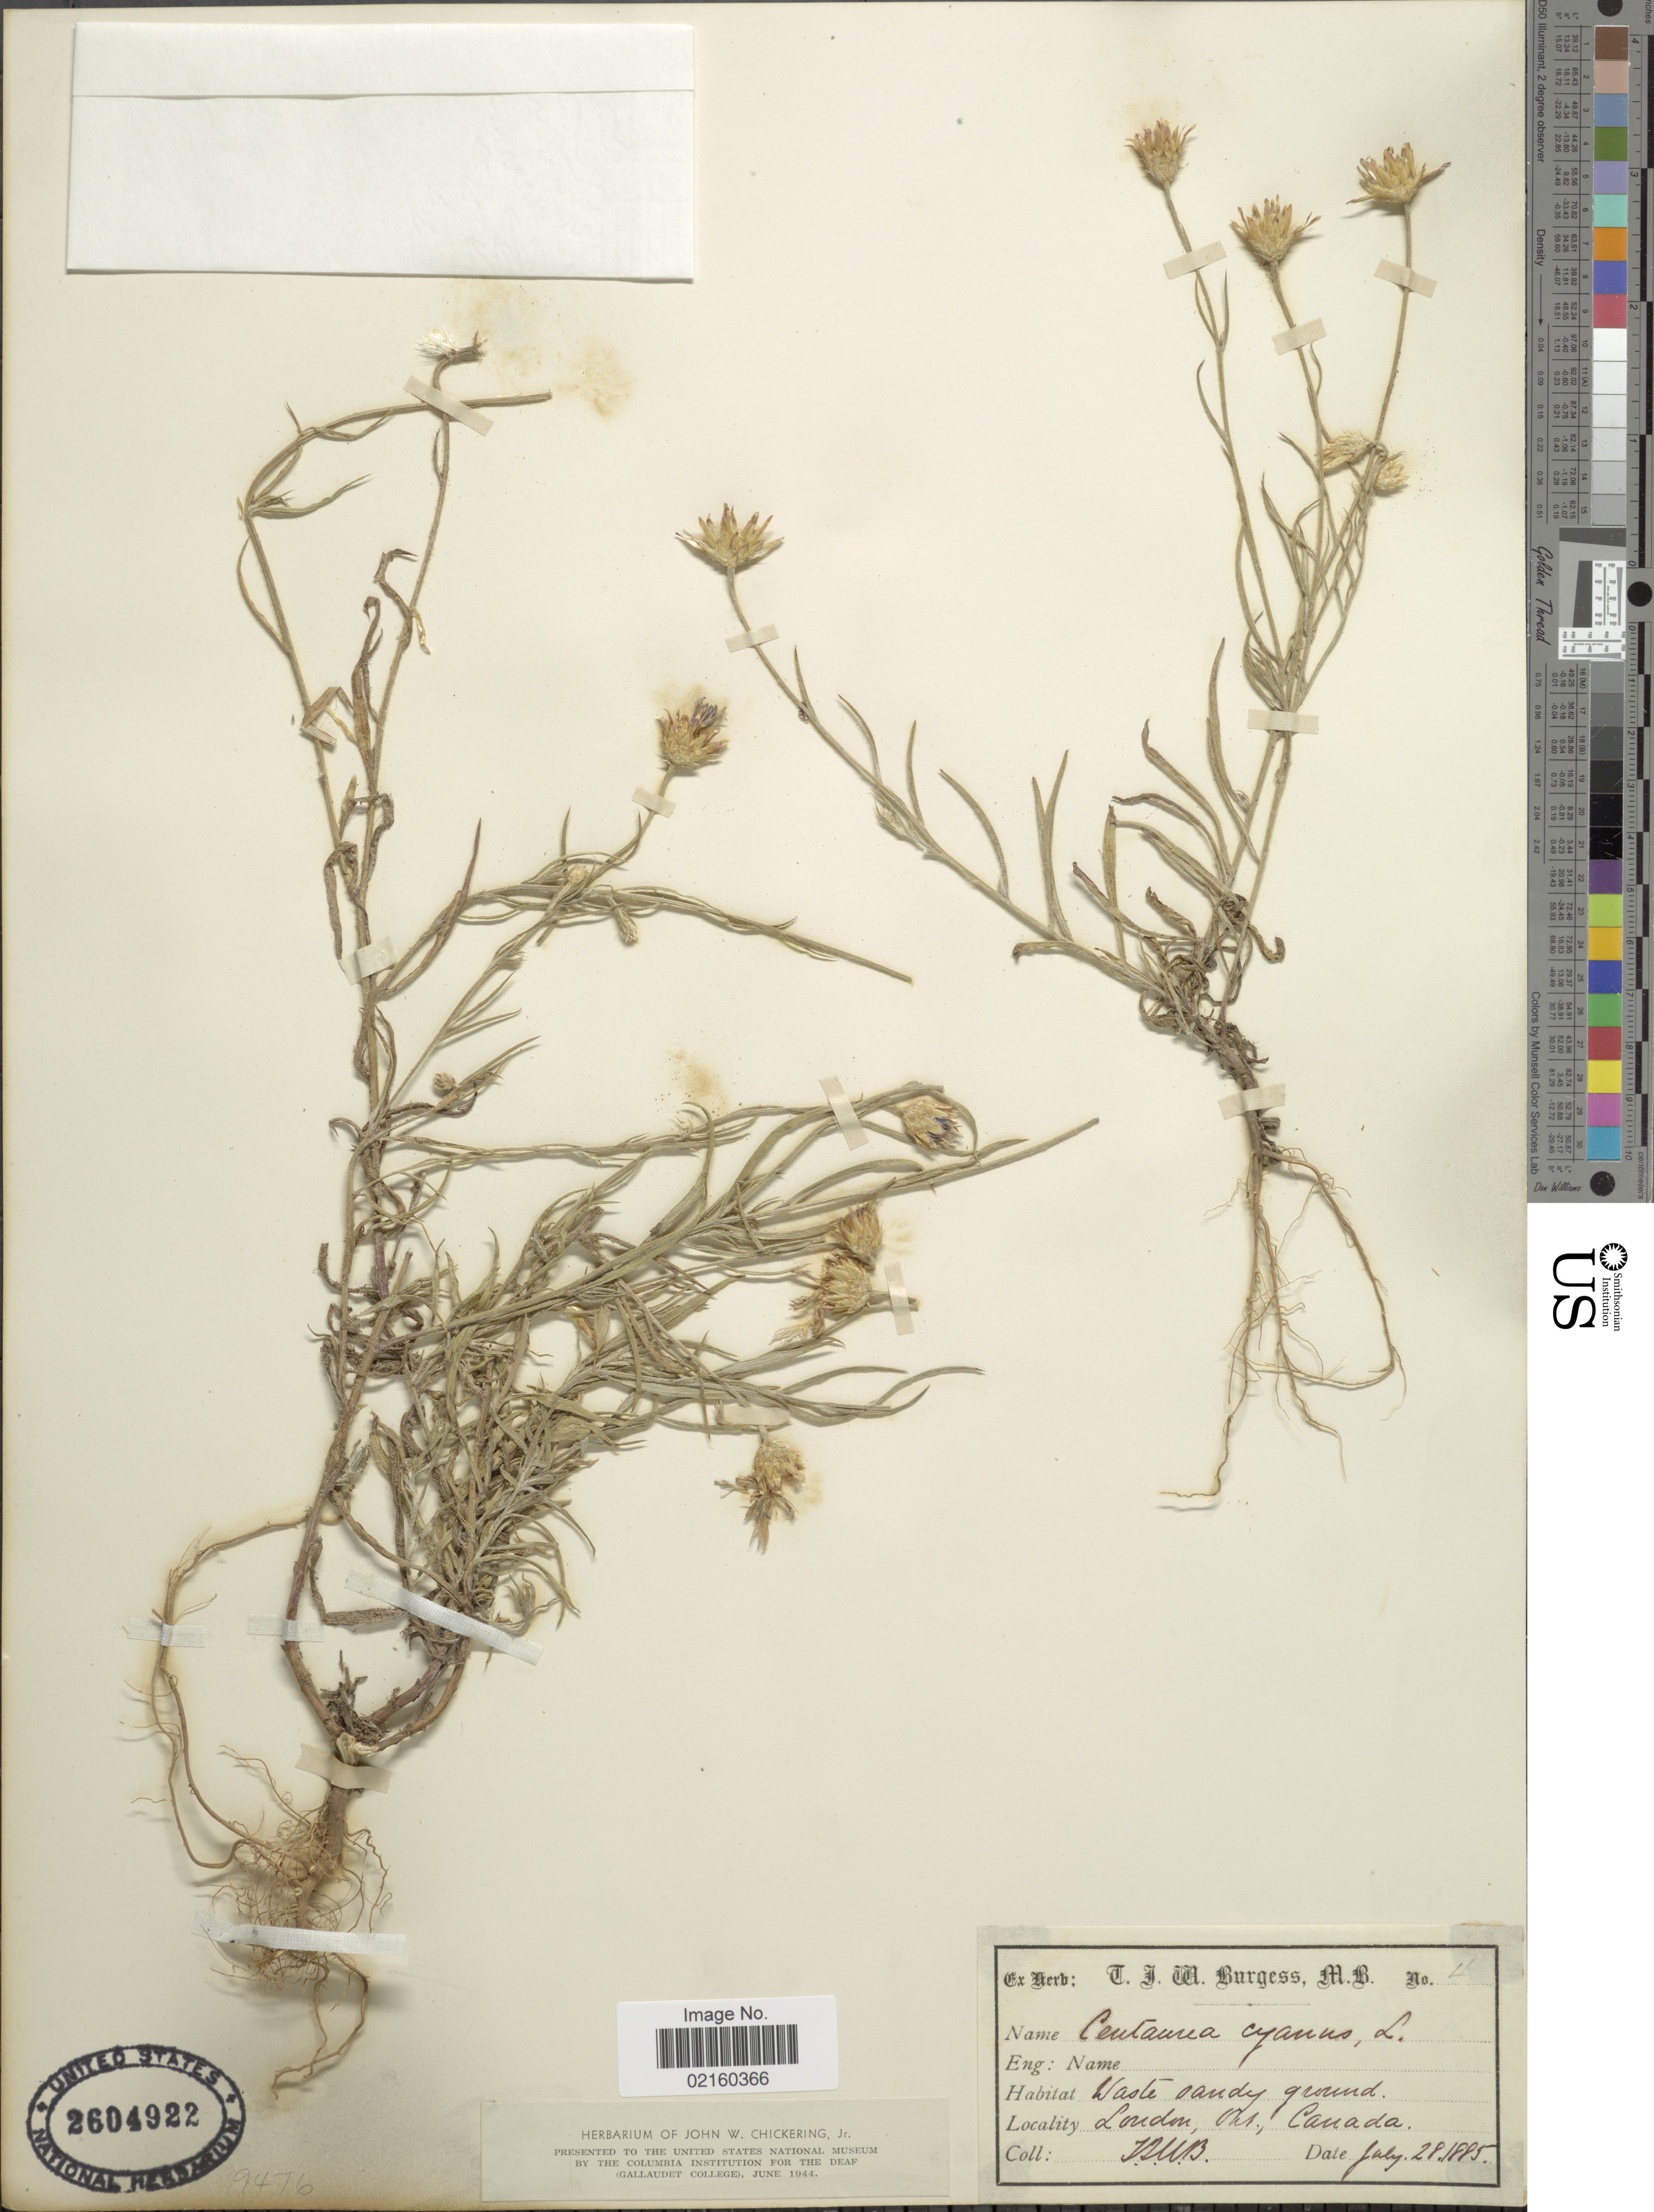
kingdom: Plantae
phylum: Tracheophyta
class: Magnoliopsida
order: Asterales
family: Asteraceae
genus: Centaurea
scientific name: Centaurea cyanus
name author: L.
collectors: T. Burgess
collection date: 1885-07-28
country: Canada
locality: London, Ont.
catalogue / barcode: US 2604922